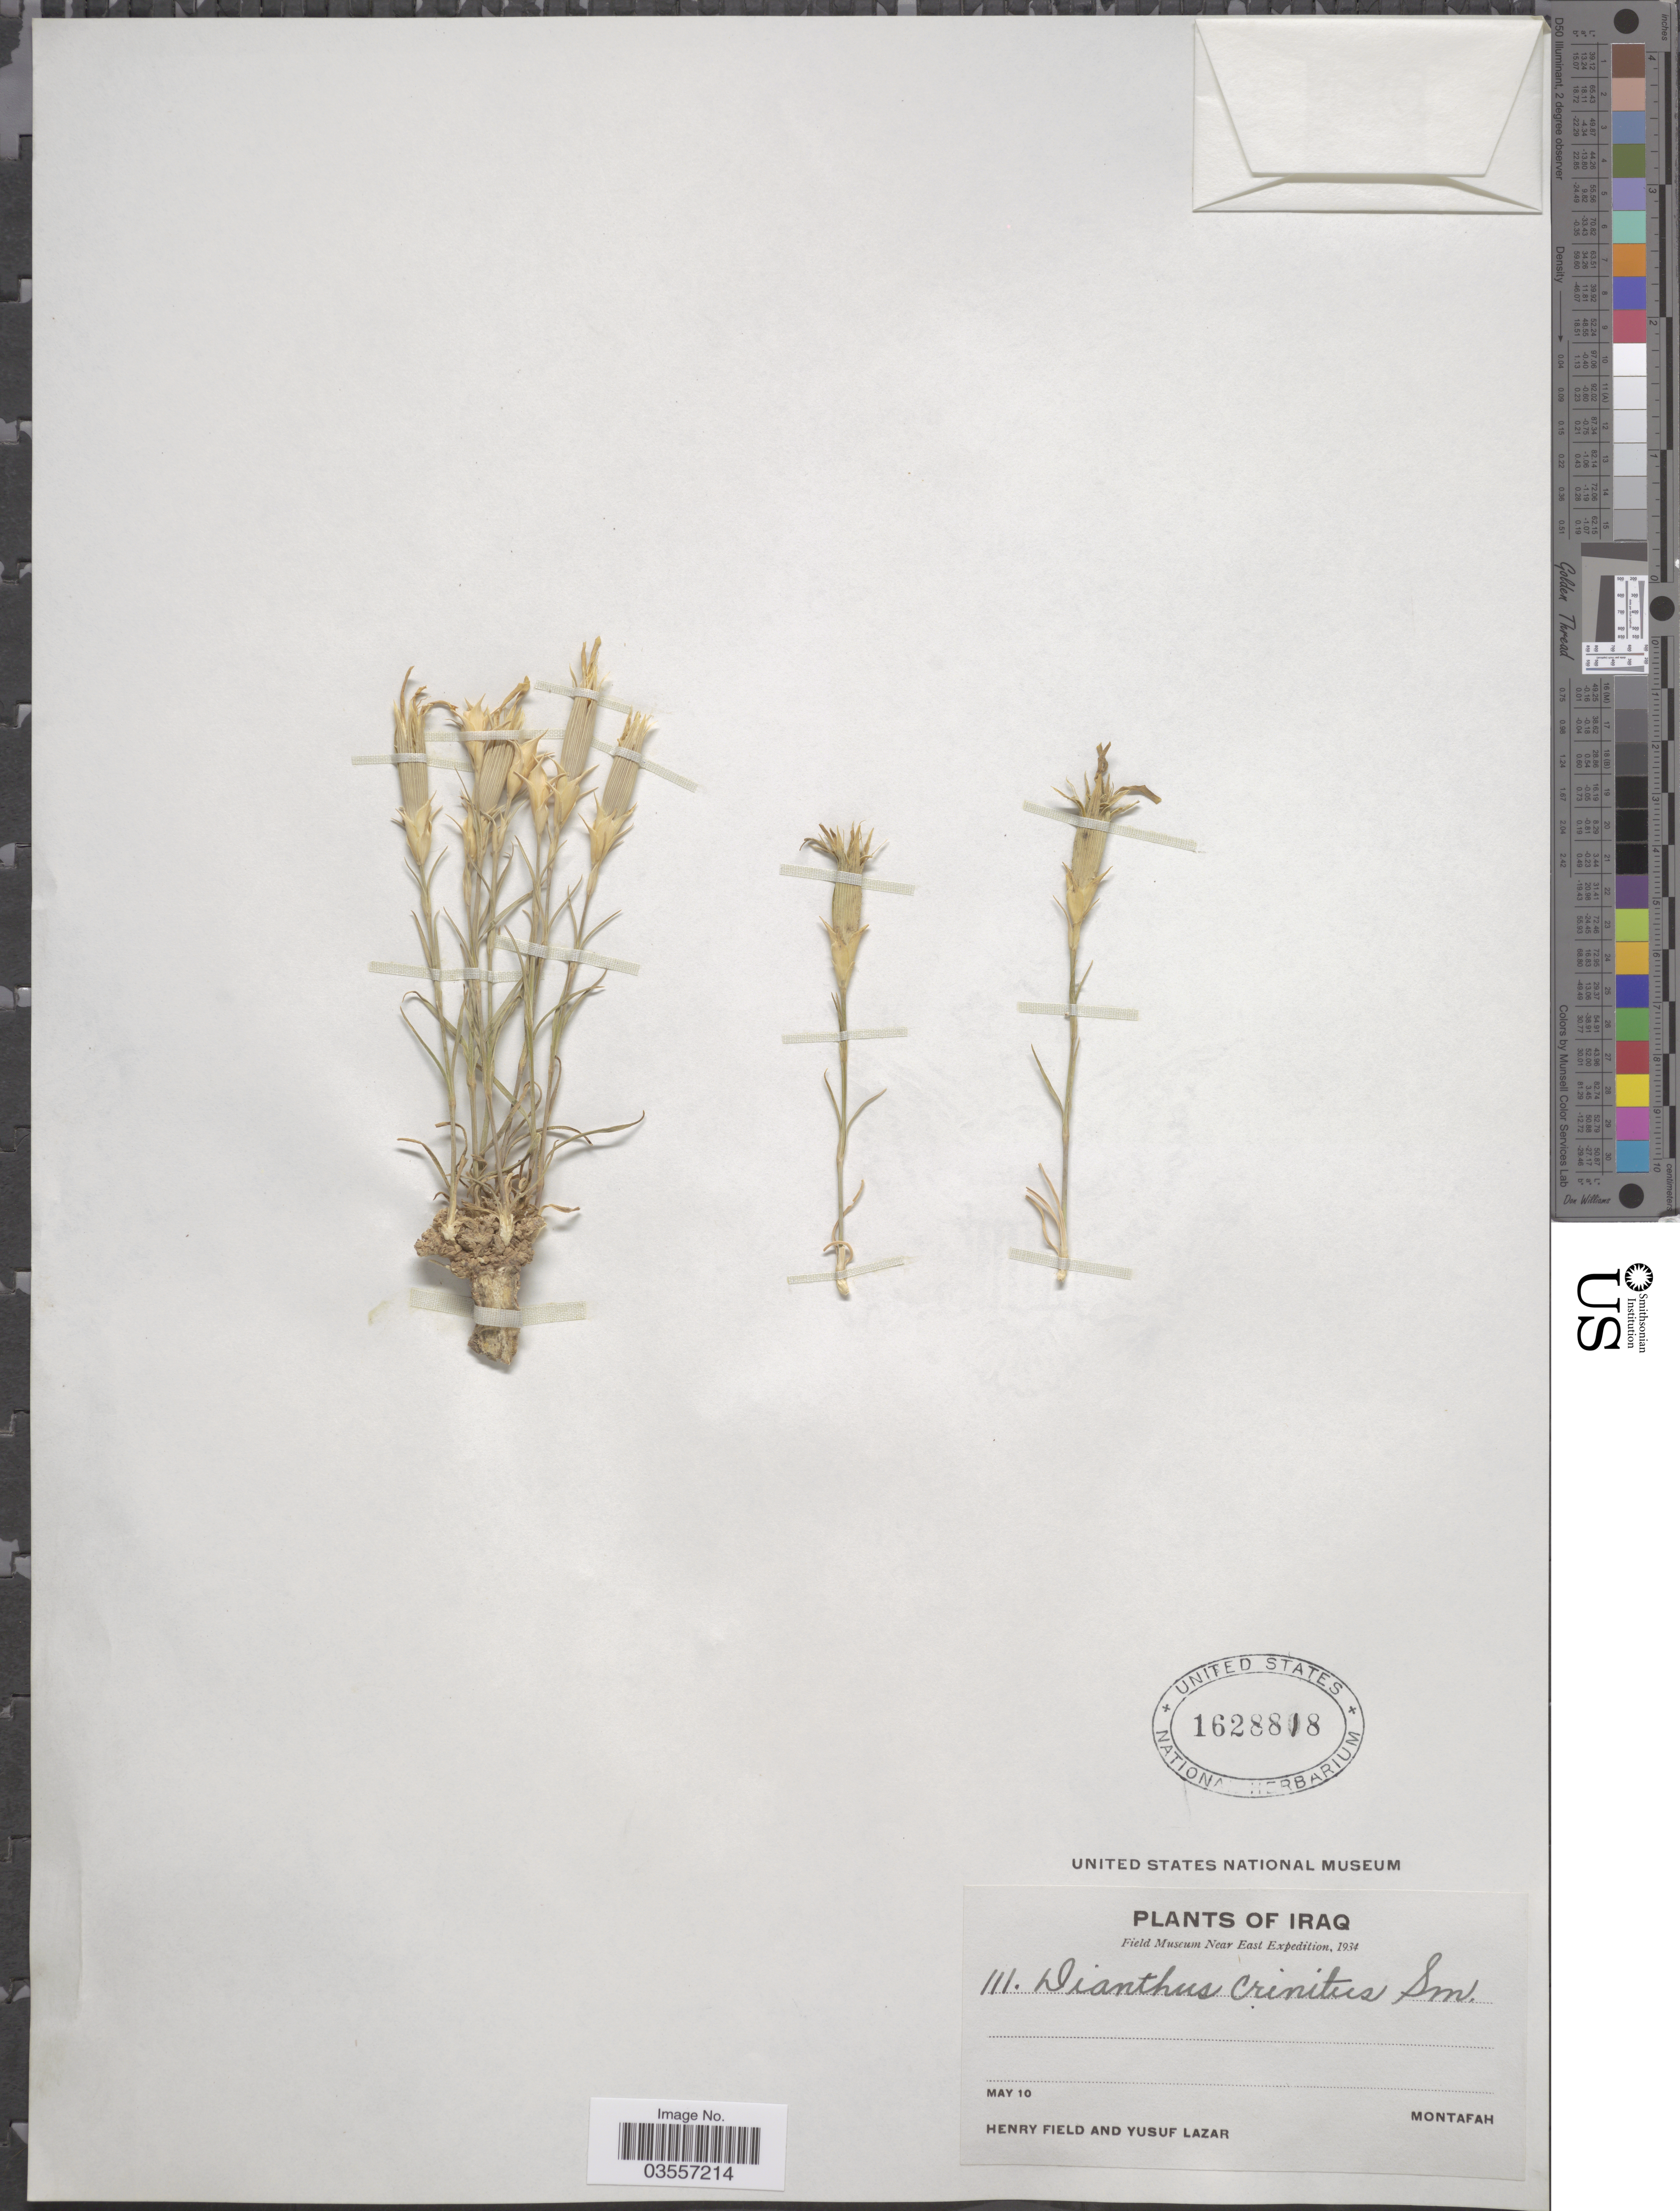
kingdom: Plantae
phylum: Tracheophyta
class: Magnoliopsida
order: Caryophyllales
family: Caryophyllaceae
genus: Dianthus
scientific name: Dianthus crinitus subsp. crinitus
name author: Sm.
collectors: H. Field & Y. Lazar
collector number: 111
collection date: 1934-05-10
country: Iraq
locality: Montafah.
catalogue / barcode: US 1628818